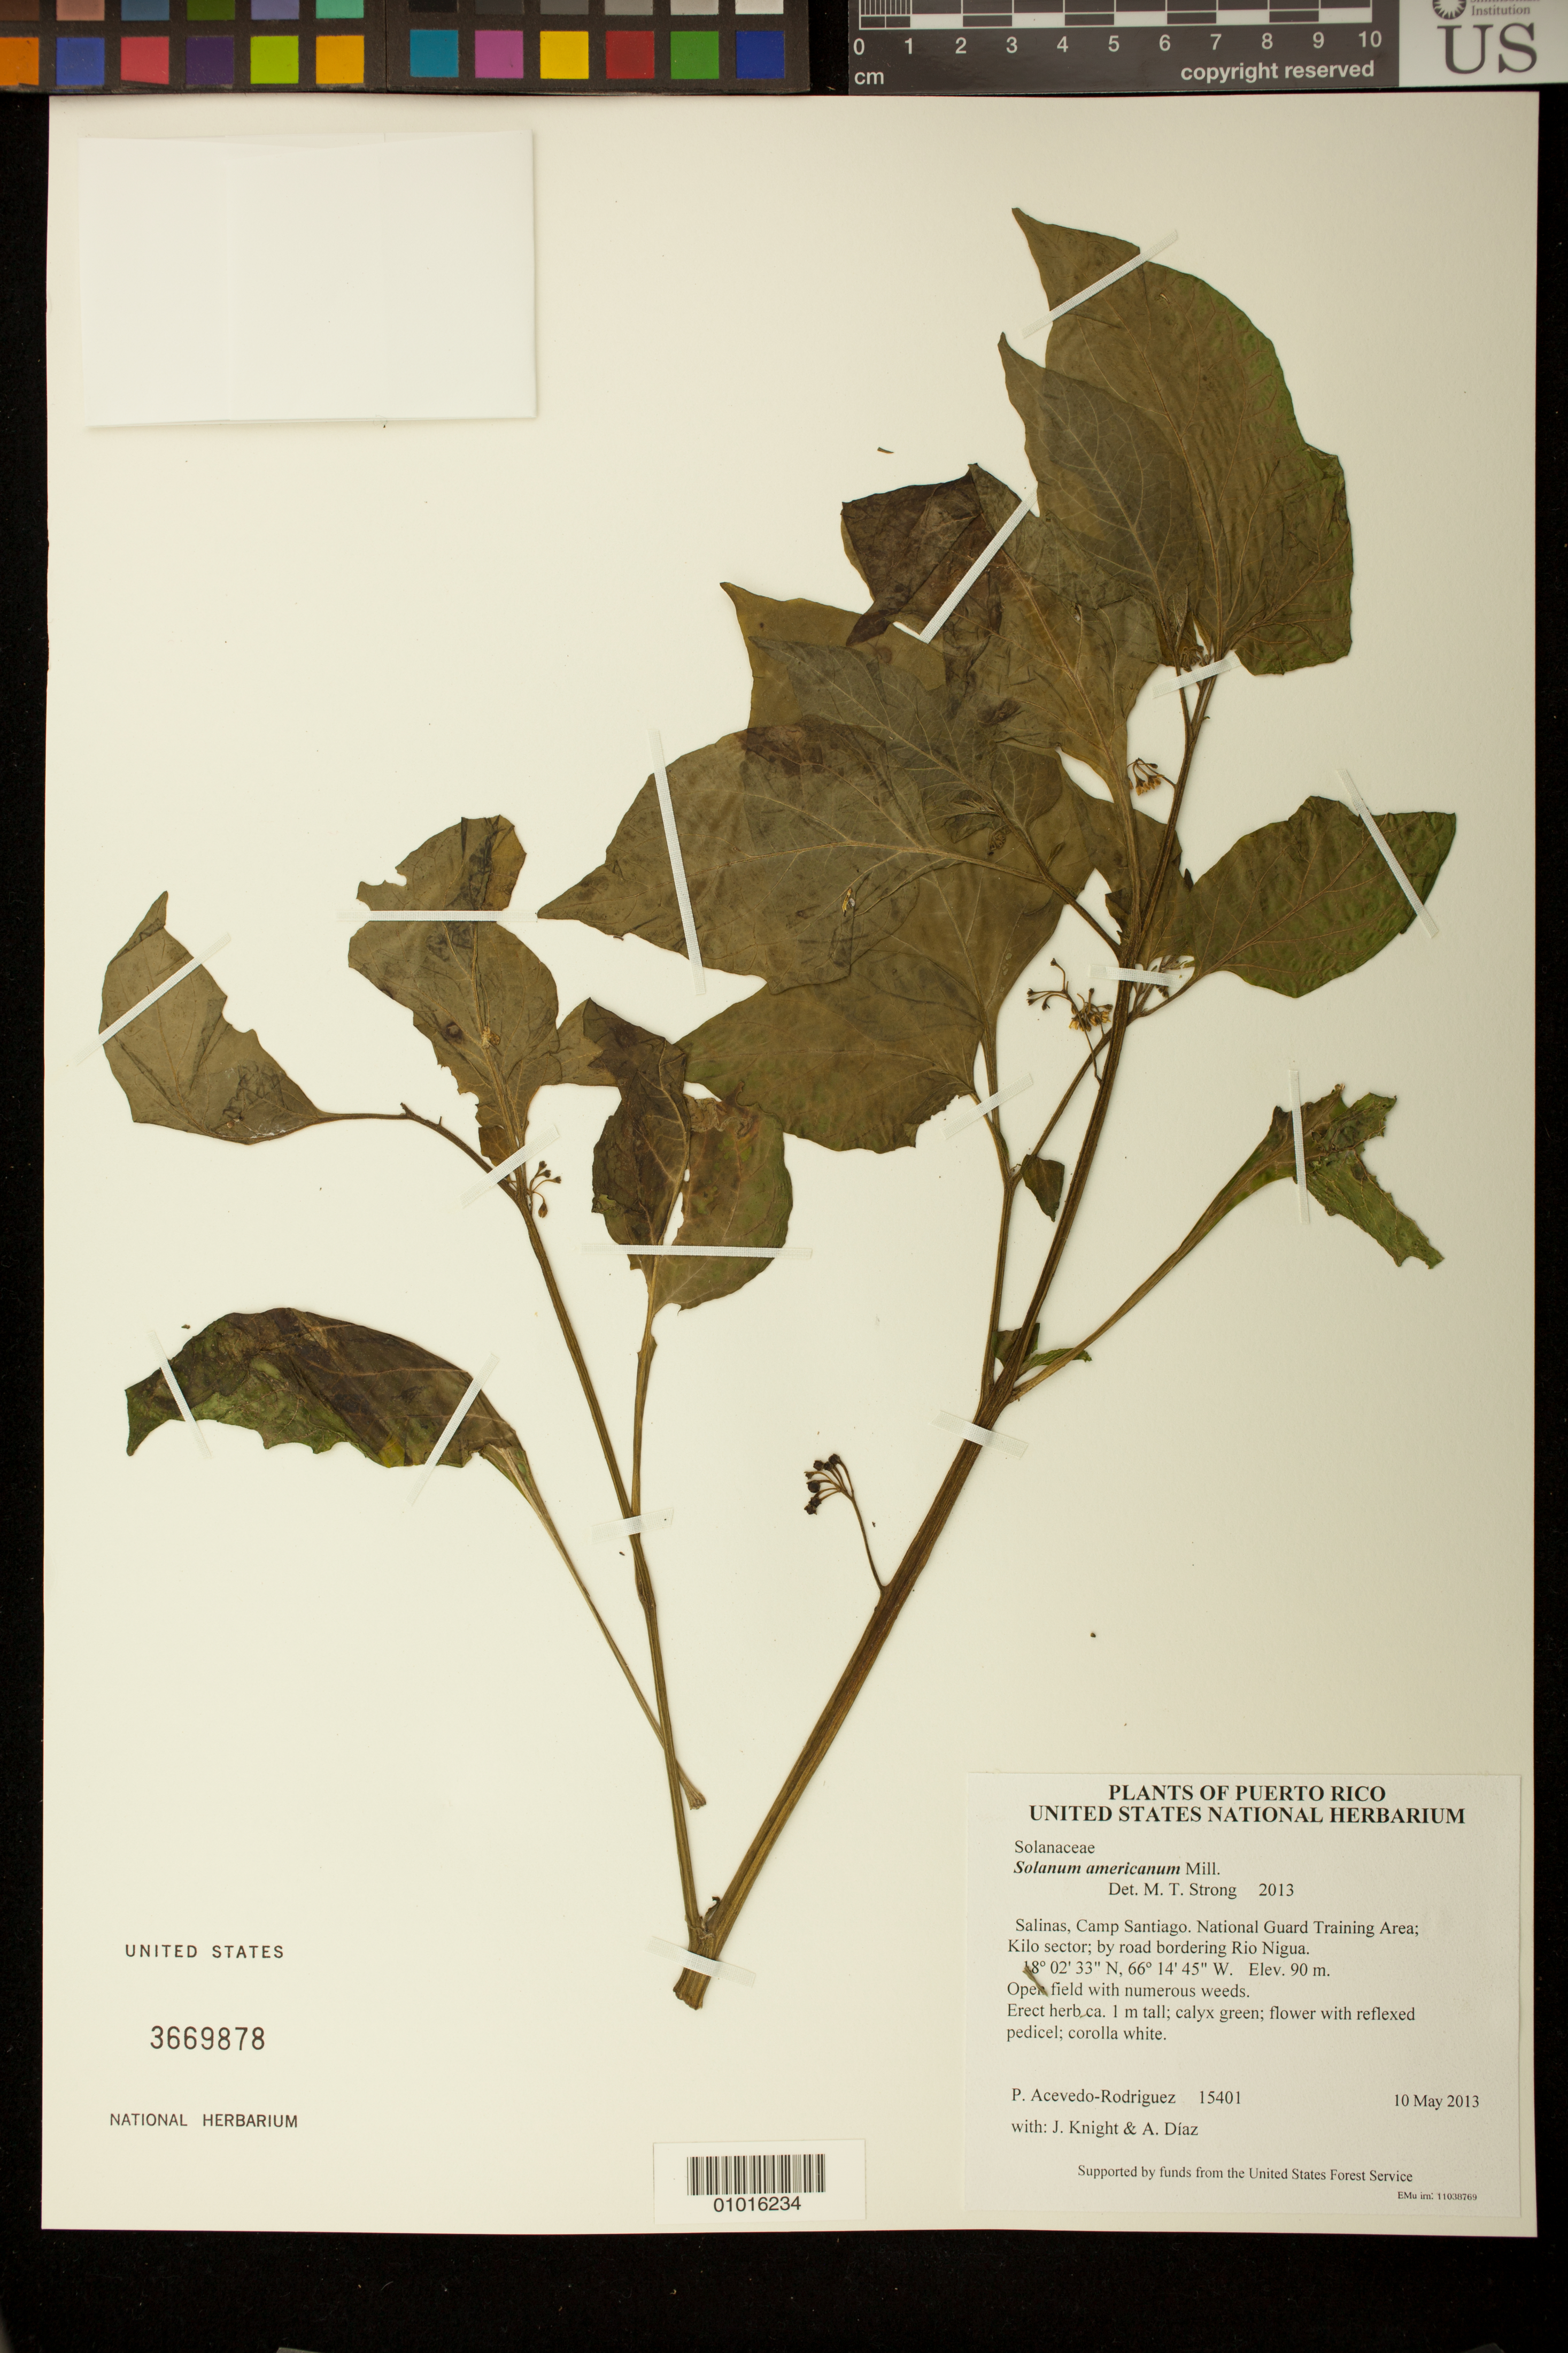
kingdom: Plantae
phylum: Tracheophyta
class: Magnoliopsida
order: Solanales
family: Solanaceae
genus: Solanum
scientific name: Solanum americanum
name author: Mill.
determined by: Strong, M. T., (US), Smithsonian Institution - National Museum of Natural History (UNITED STATES)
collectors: P. Acevedo-Rodr., J. Knight & A. Díaz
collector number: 15401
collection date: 2013-05-10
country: Puerto Rico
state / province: Salinas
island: Puerto Rico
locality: Camp Santiago. National Guard Training Area; Kilo sector; by road bordering Rio Nigua.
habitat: Open field with numerous weeds.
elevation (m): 90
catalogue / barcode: US 3669878